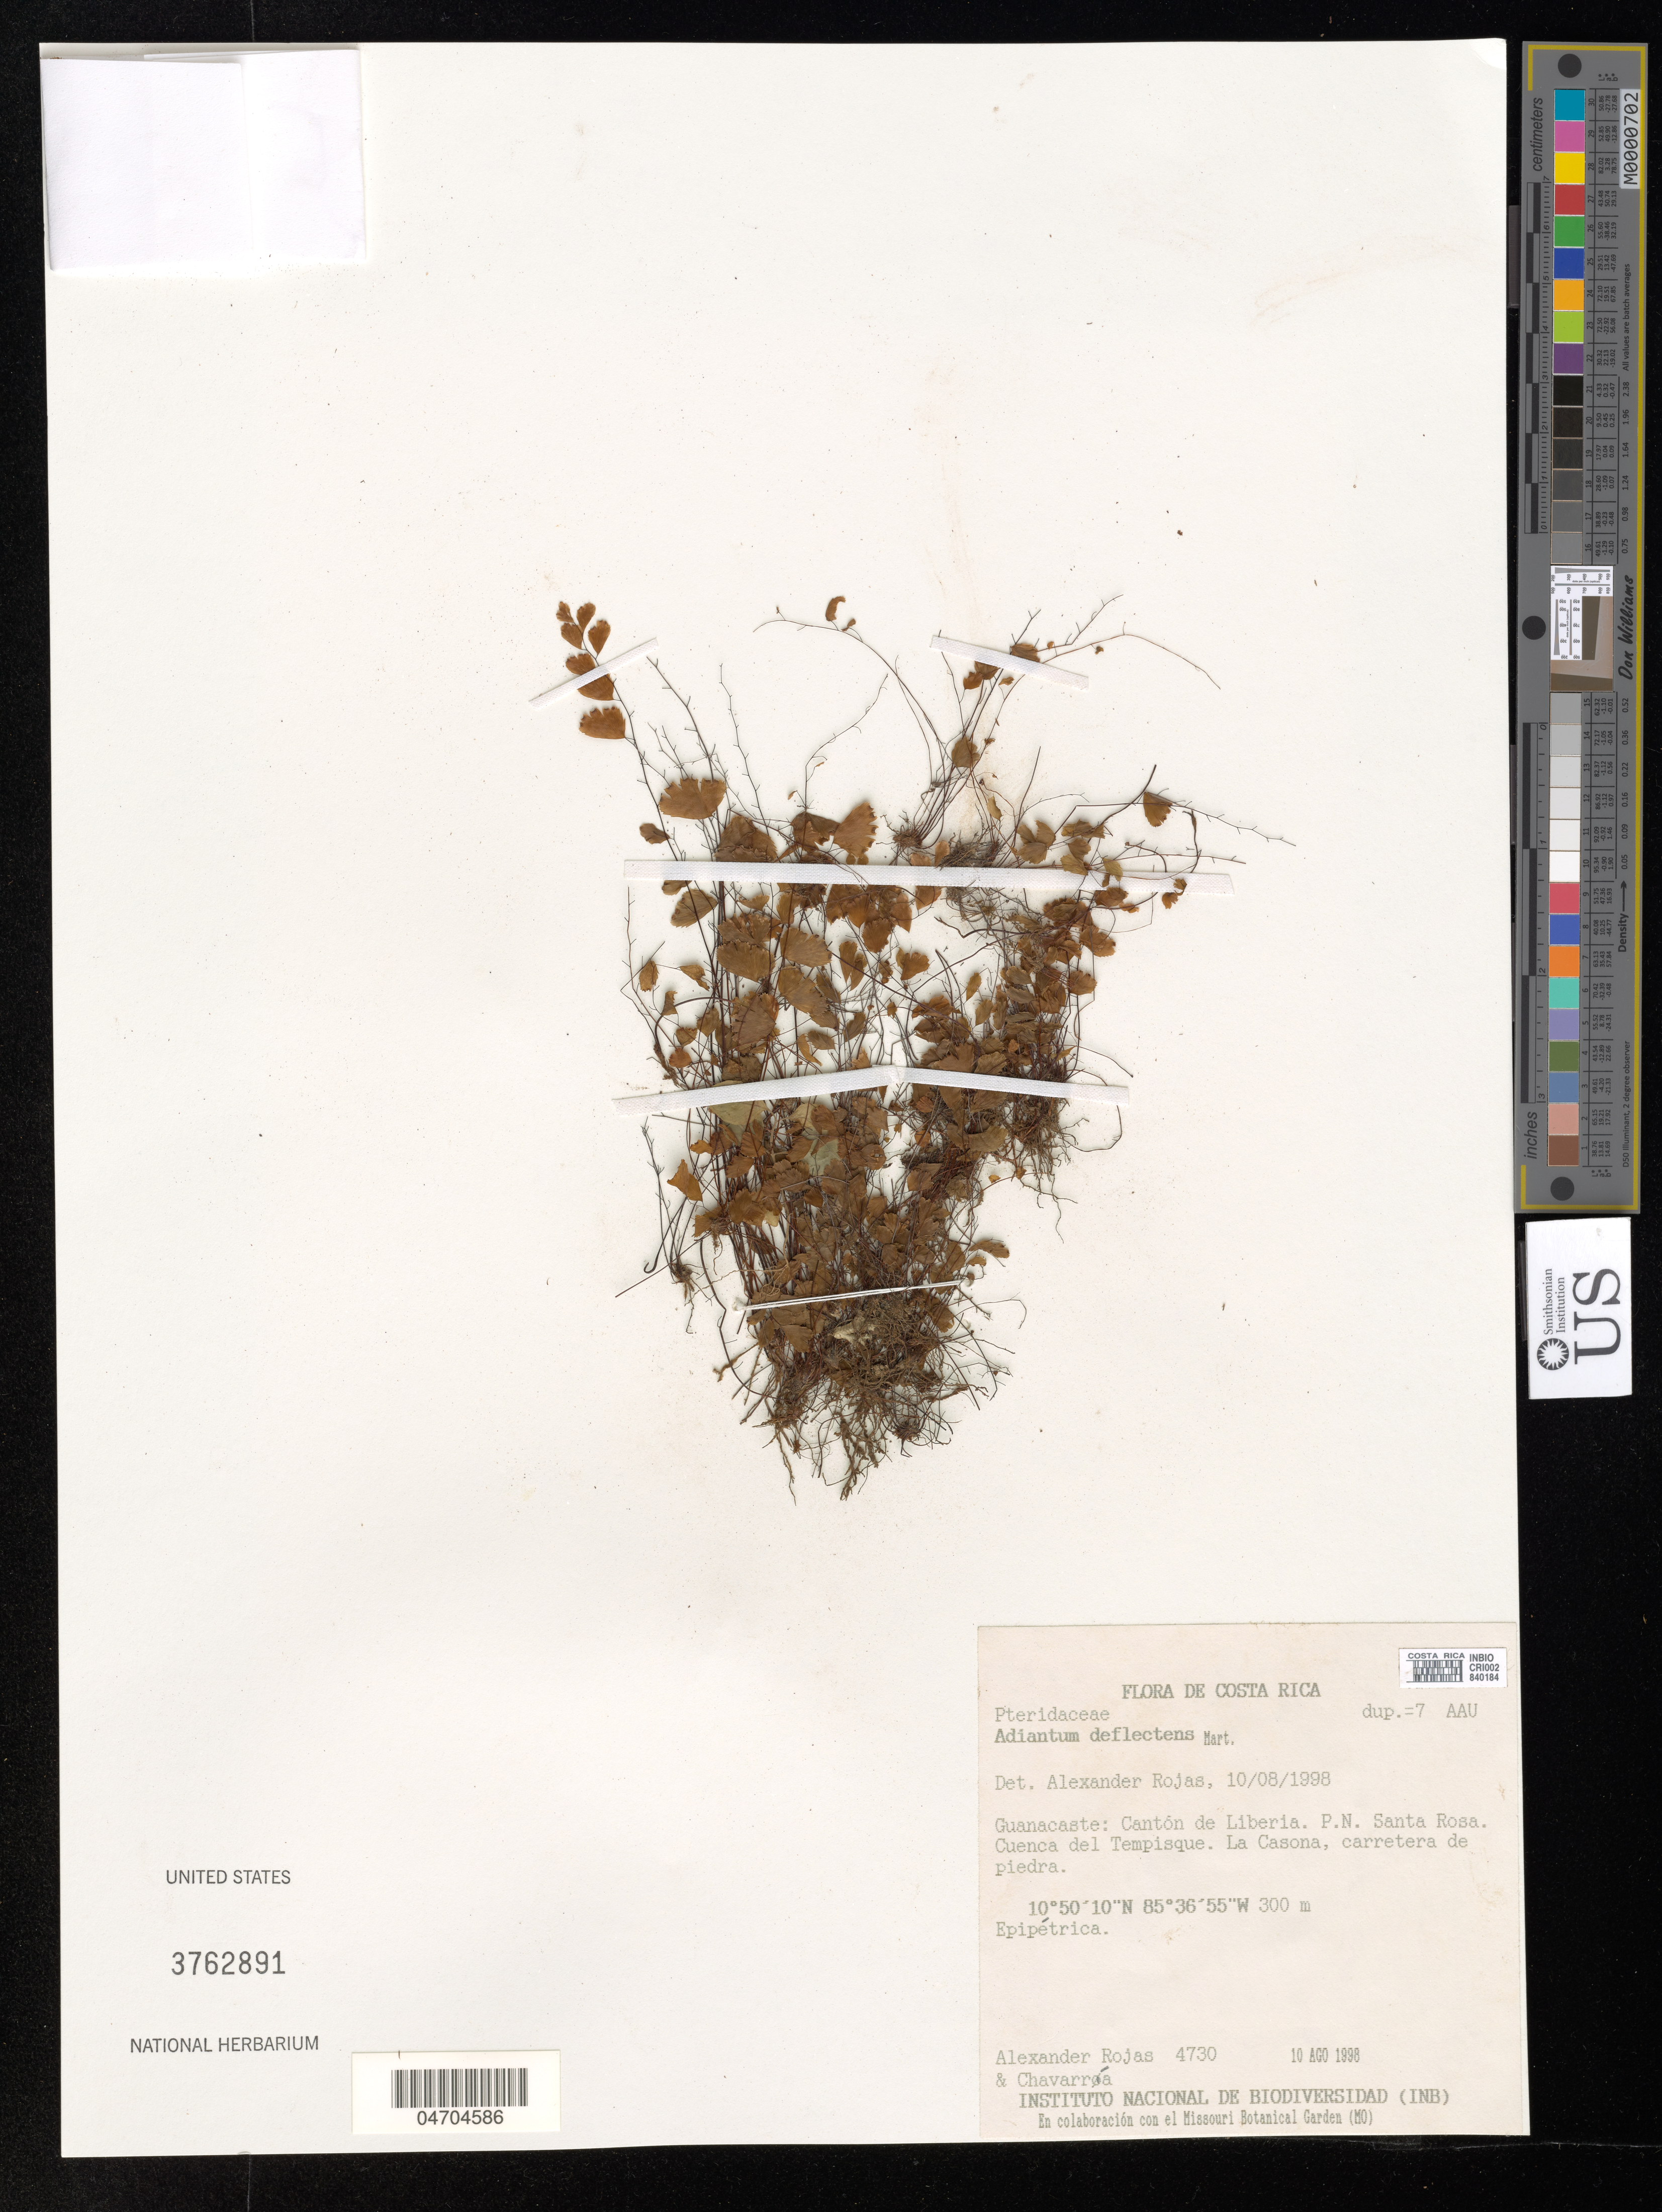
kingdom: Plantae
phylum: Tracheophyta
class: Polypodiopsida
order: Polypodiales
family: Pteridaceae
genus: Adiantum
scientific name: Adiantum deflectens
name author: Mart.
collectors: A. Rojas & C. Chavarria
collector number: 4730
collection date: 1998-08-10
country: Costa Rica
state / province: Guanacaste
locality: Cantón de Liberia. P.N. Santa Rosa. Cuenca del Tempisque. La Casona, carrétera de piedra.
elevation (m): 300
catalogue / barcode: US 3762891